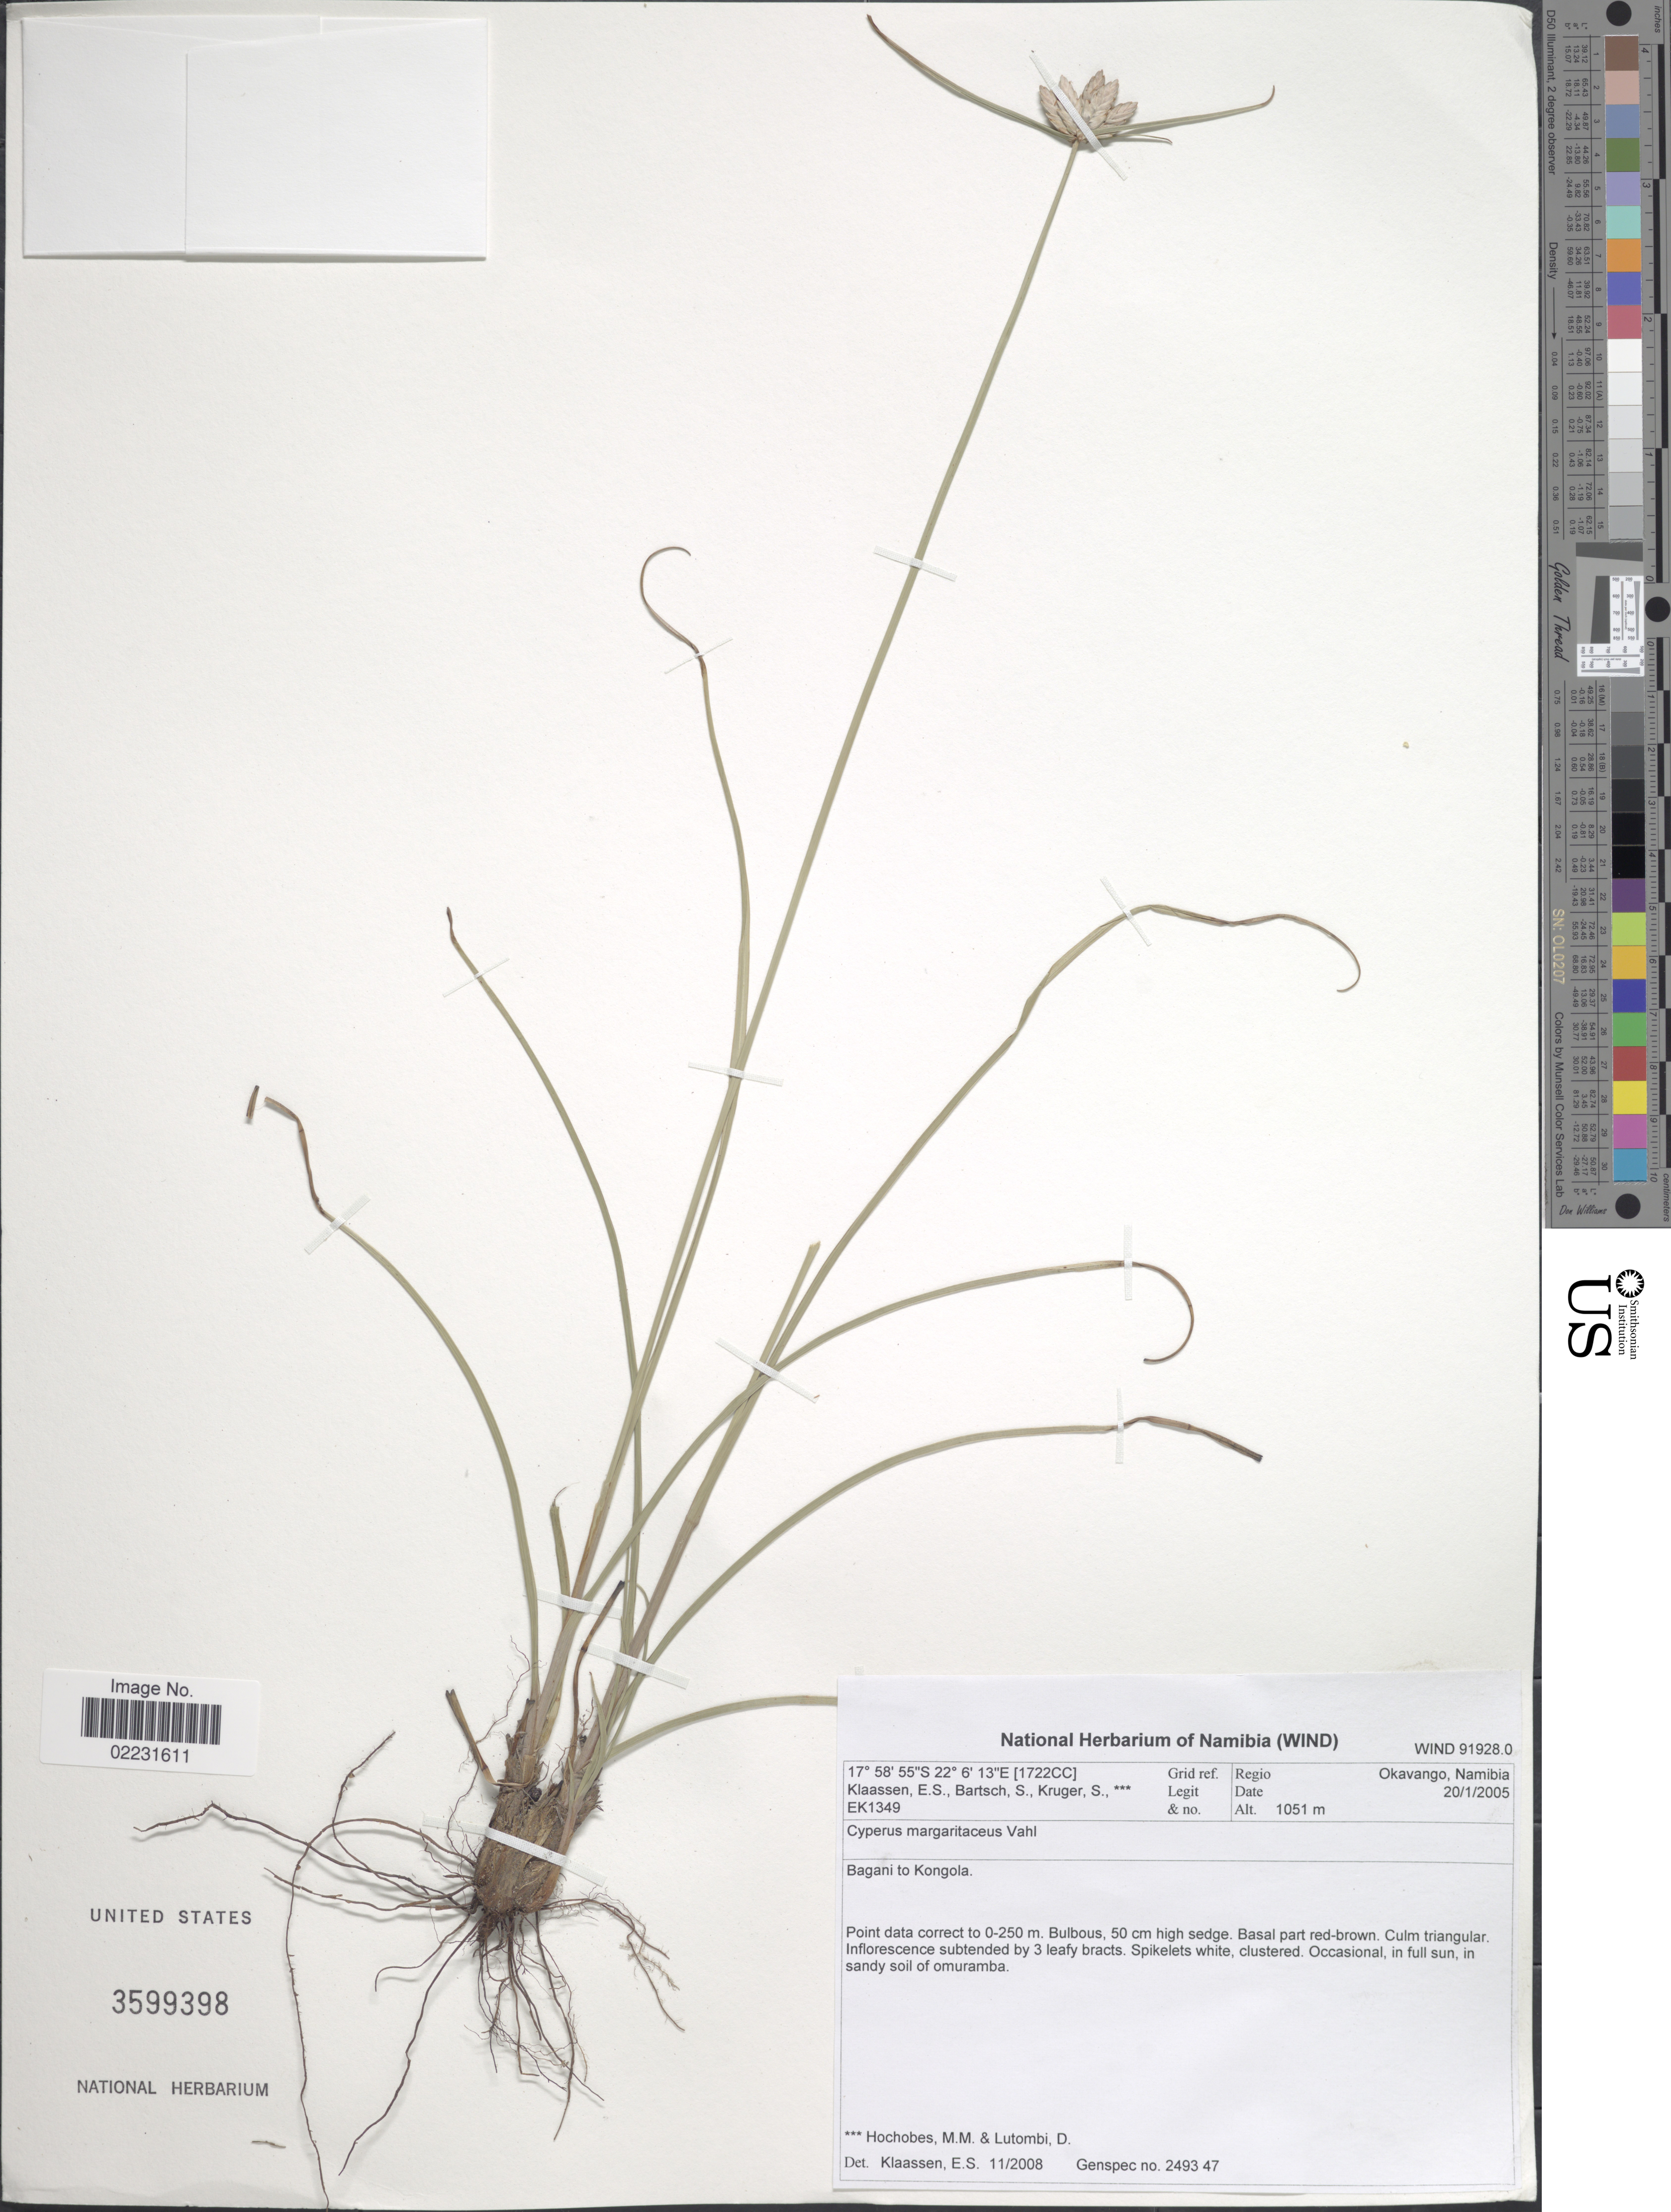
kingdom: Plantae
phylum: Tracheophyta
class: Liliopsida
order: Poales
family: Cyperaceae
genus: Cyperus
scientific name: Cyperus margaritaceus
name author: Vahl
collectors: E. S. Klaassen, S. Bartsch, S. Kruger, M. Hochobes & D. Lutombi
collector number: EK1349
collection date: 2005-01-20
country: Namibia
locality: Okavango, Bagani to Kongola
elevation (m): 1051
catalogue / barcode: US 3599398